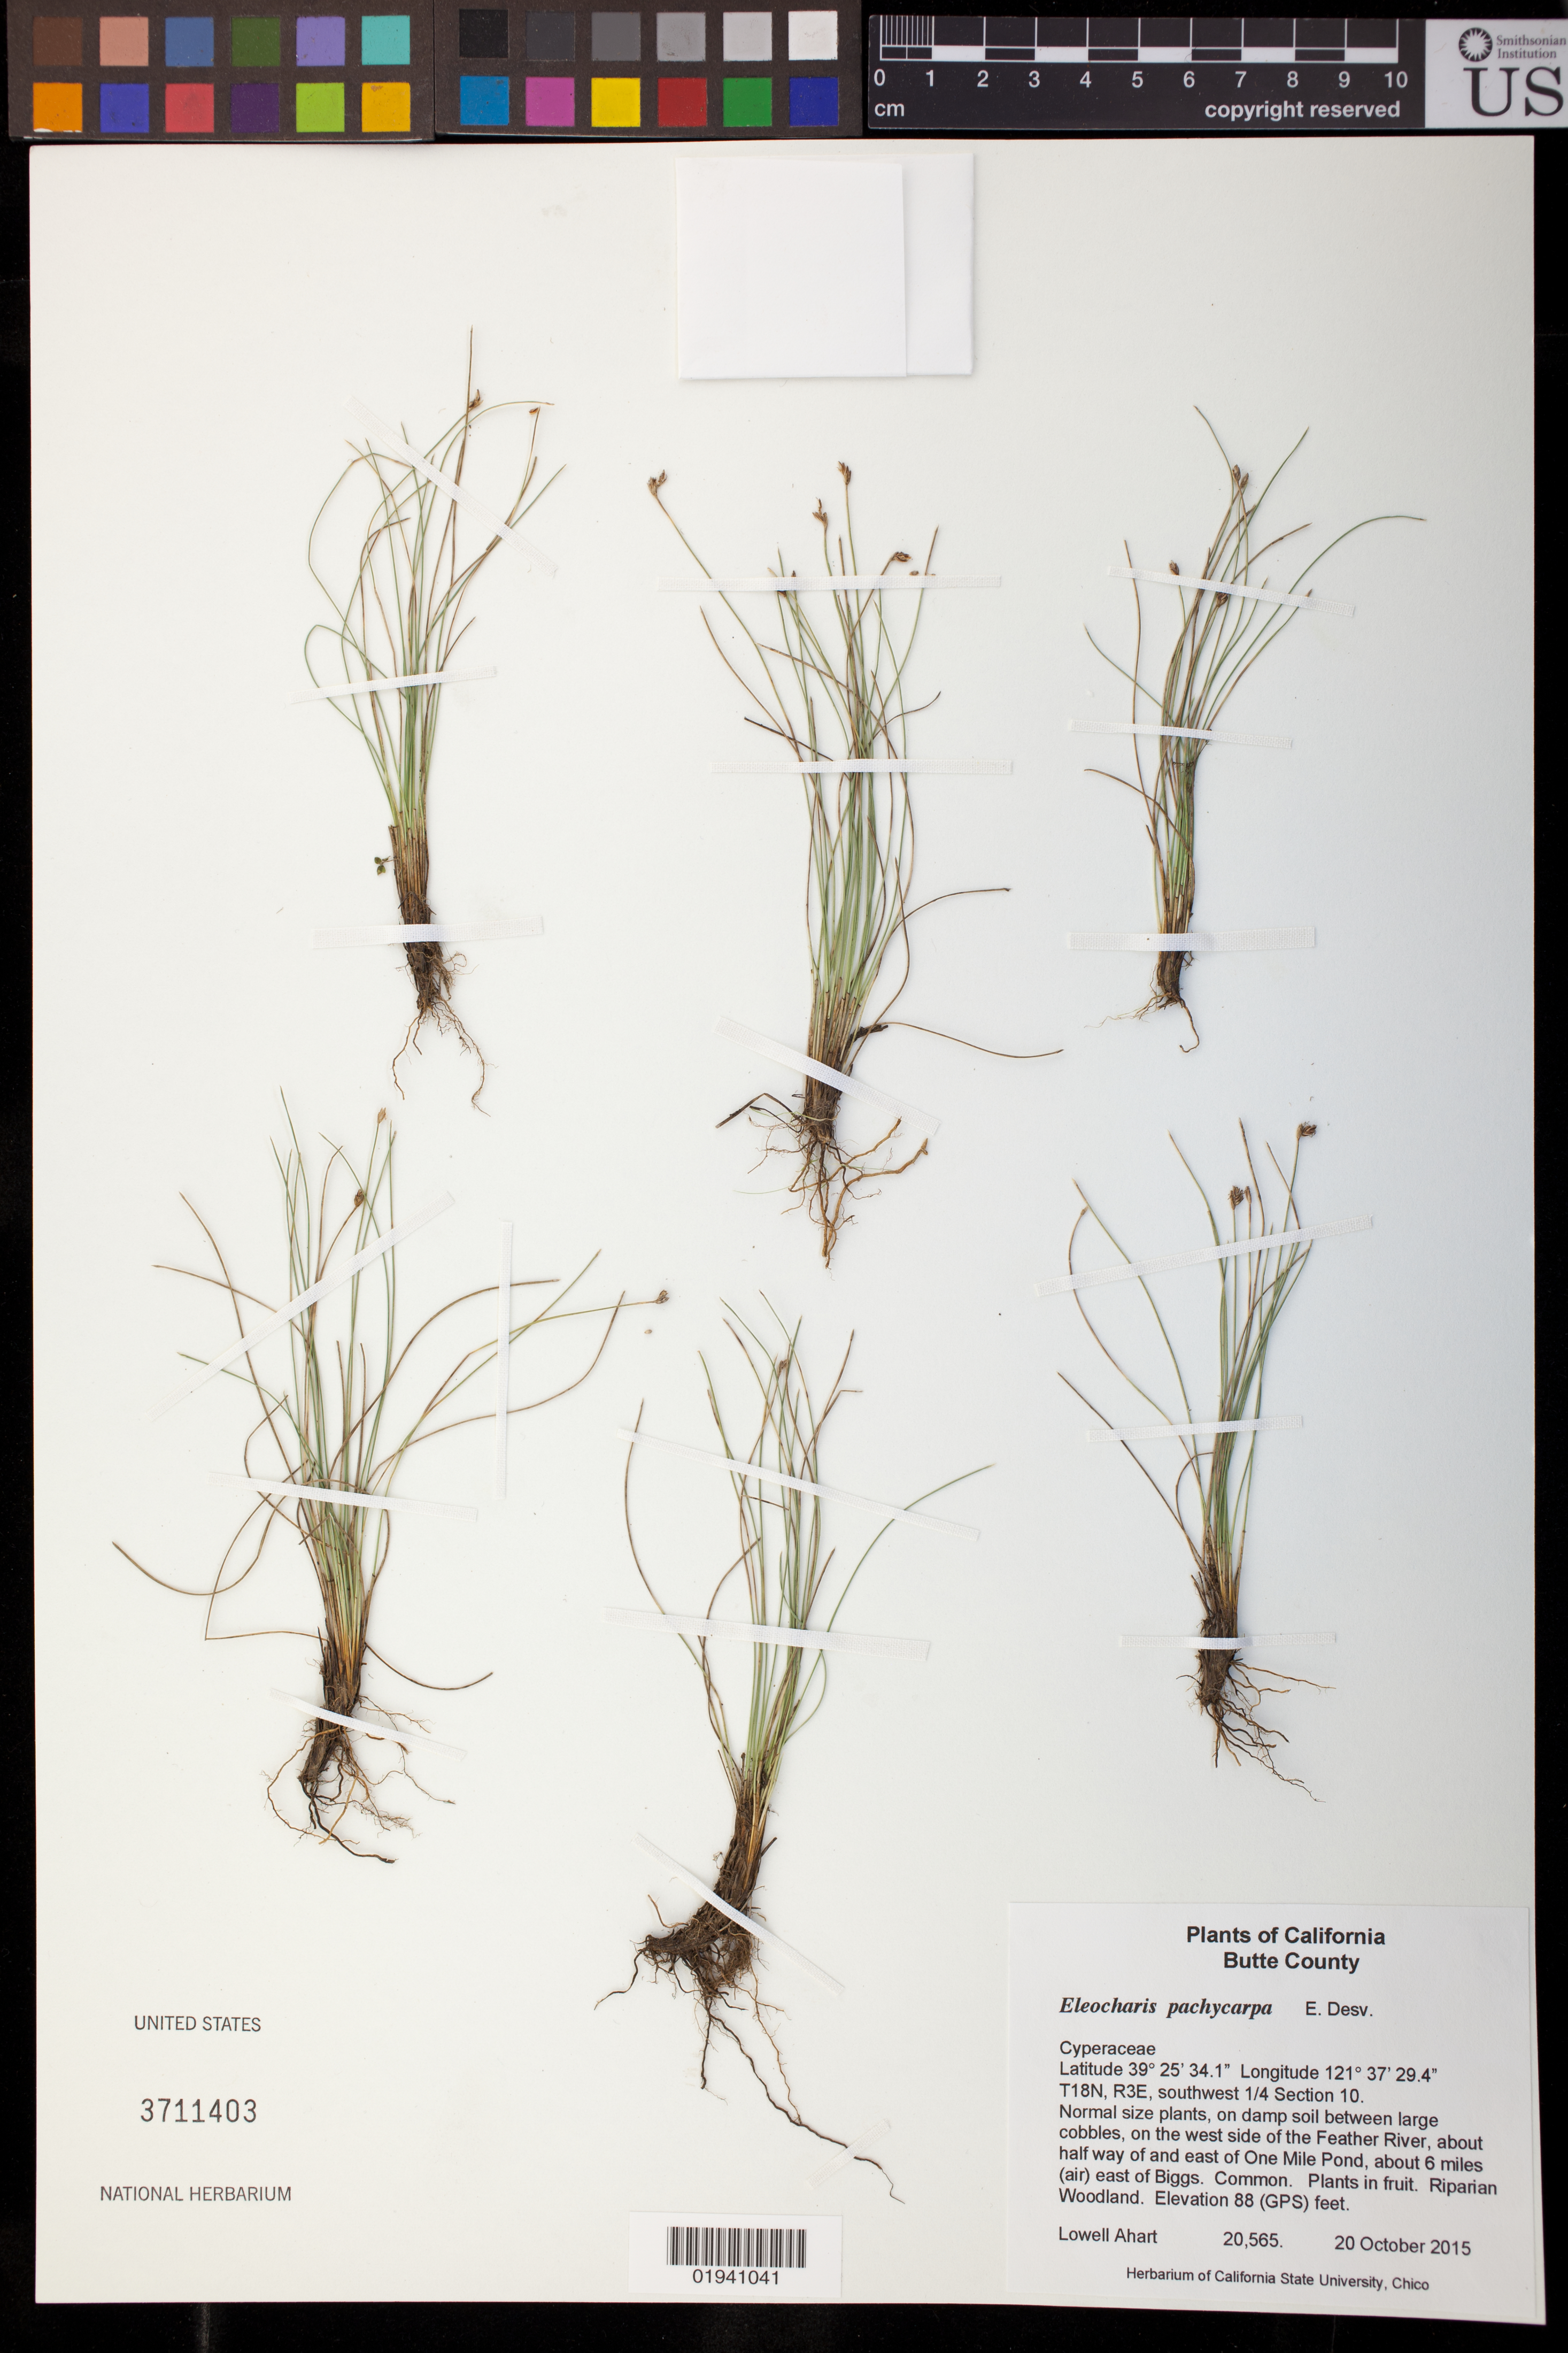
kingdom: Plantae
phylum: Tracheophyta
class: Liliopsida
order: Poales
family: Cyperaceae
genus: Eleocharis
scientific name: Eleocharis pachycarpa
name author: É. Desv.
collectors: L. Ahart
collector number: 20565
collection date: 2015-10-20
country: United States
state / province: California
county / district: Butte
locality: On the west side of the Feather River, about half way of and east of One Mile Pond, about 6 miles (air) east of Biggs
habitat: on damp soil between large cobbles, riparian woodland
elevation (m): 27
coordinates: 39 41 15.5, 121 11 48.7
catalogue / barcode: US 3711403